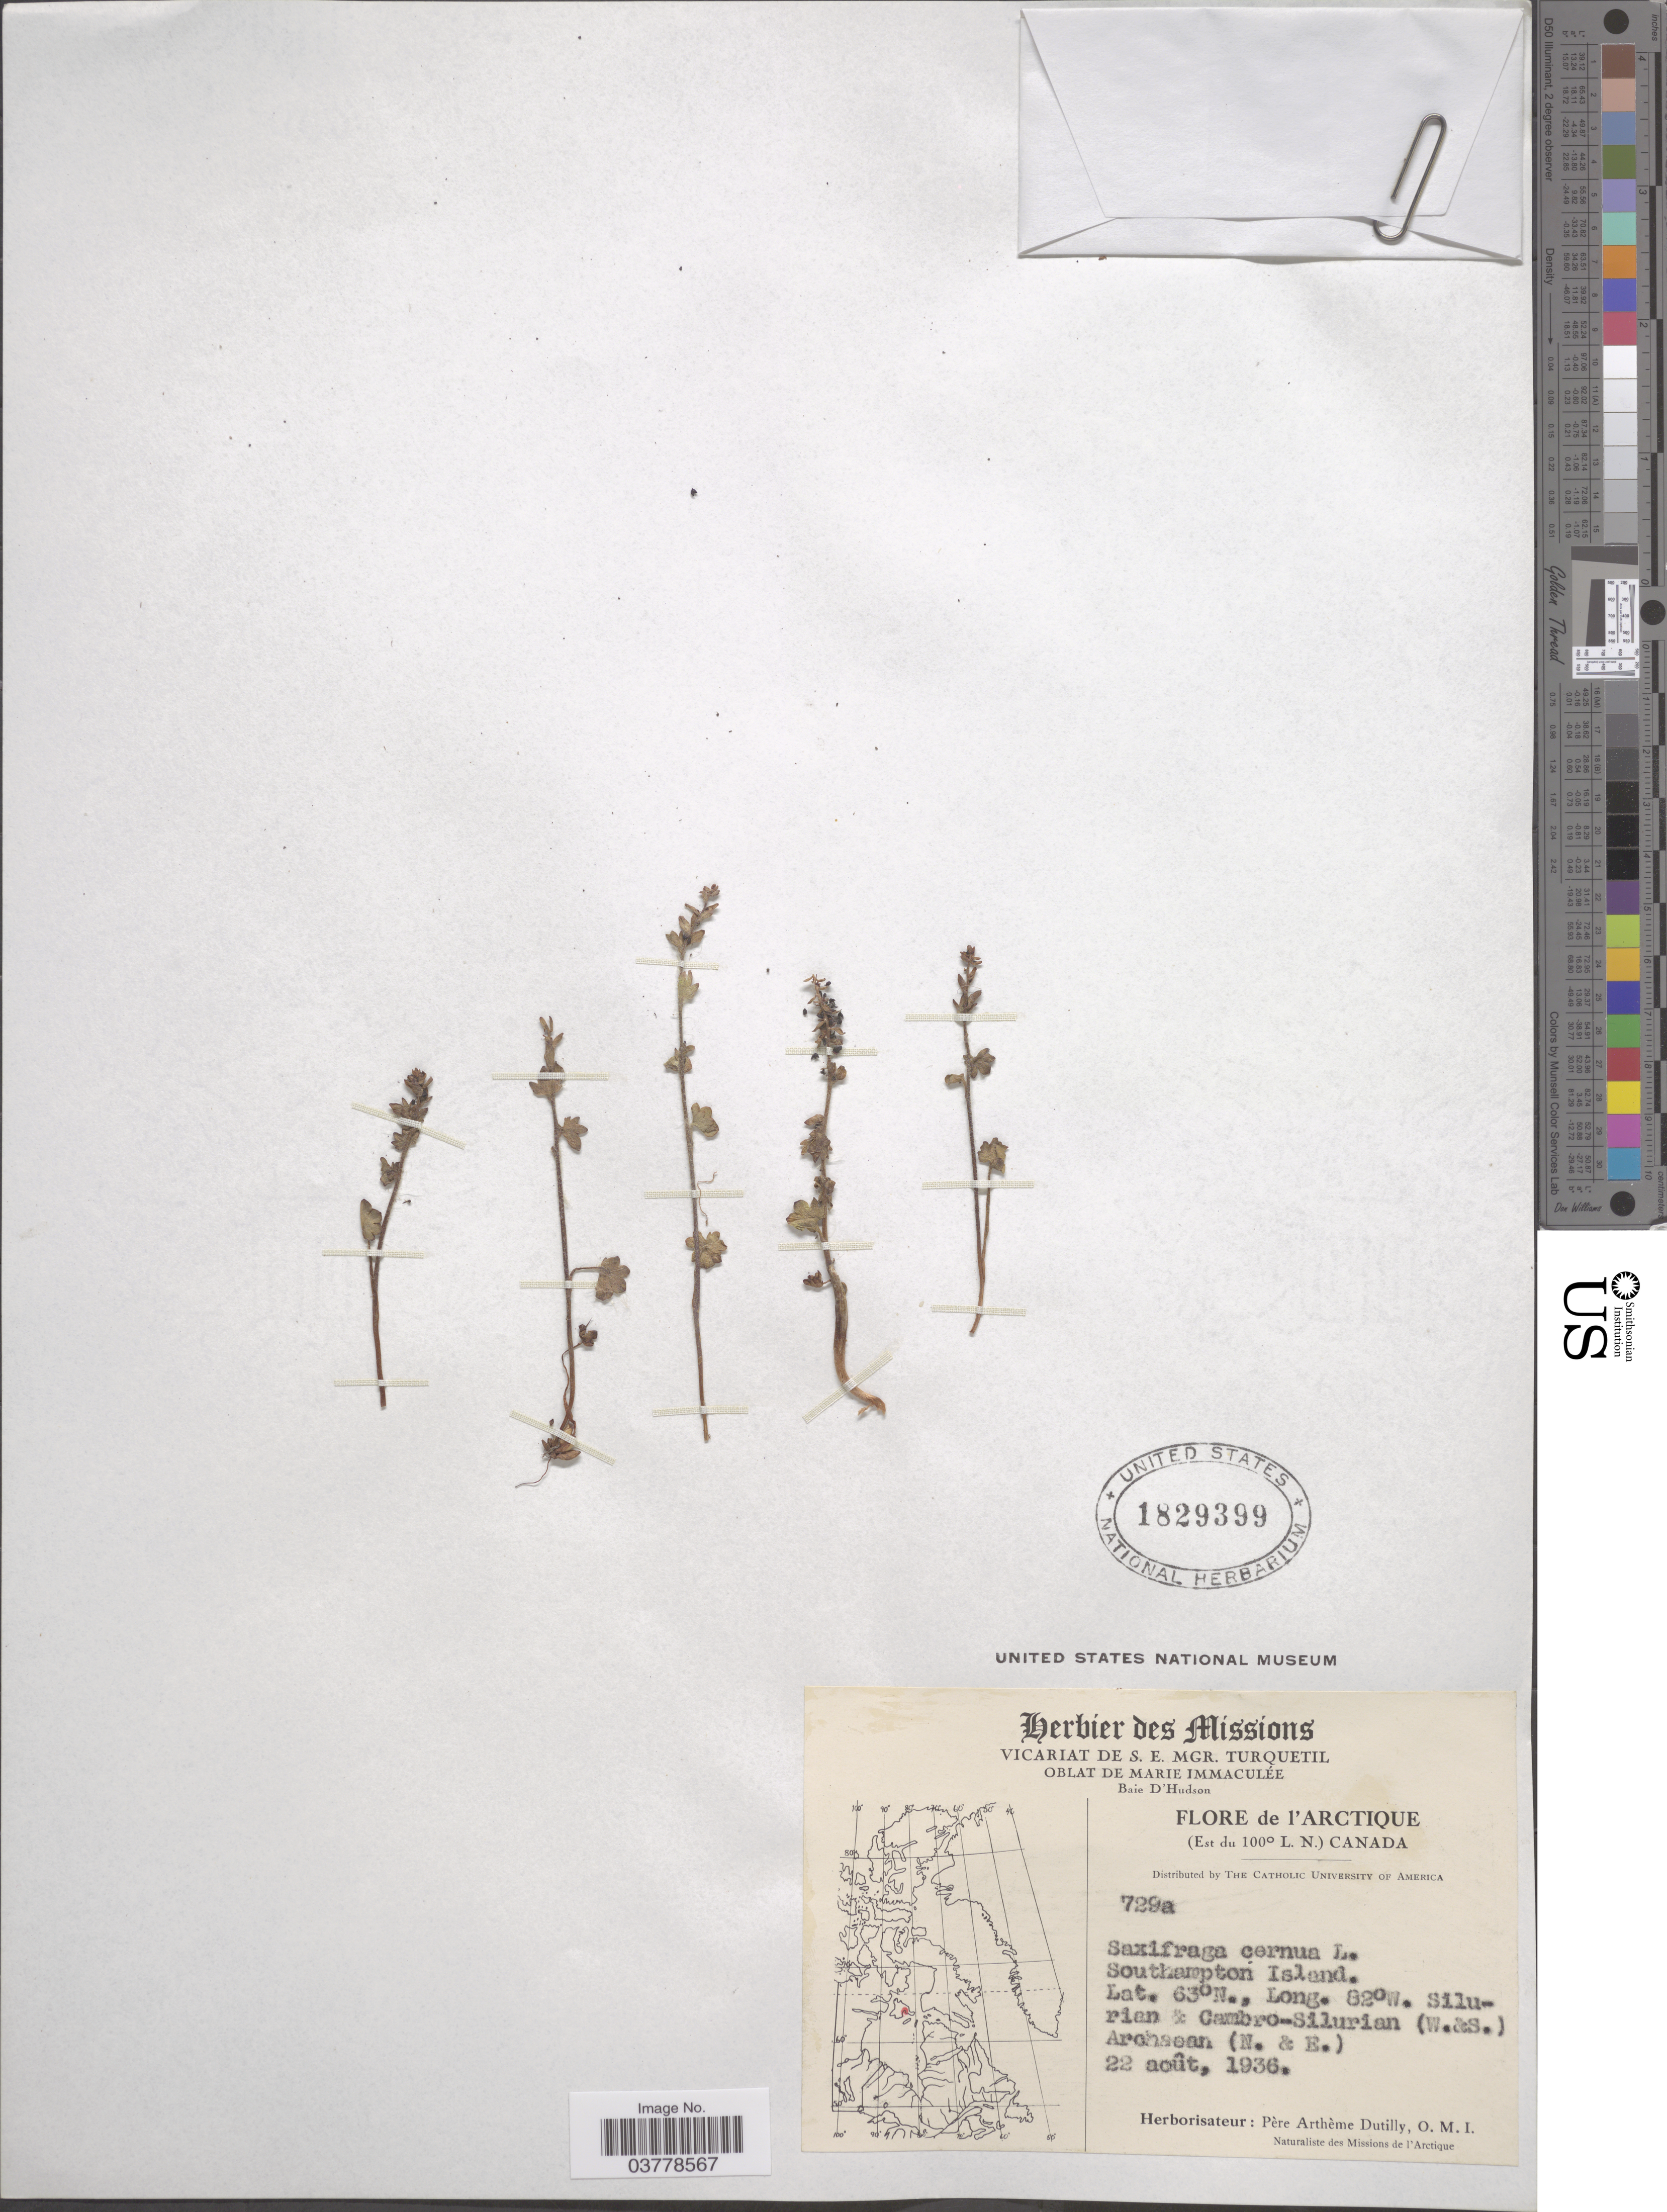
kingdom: Plantae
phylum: Tracheophyta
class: Magnoliopsida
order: Saxifragales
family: Saxifragaceae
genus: Saxifraga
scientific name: Saxifraga cernua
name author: L.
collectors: A. Dutilly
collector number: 729a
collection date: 1936-08-22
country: Canada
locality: Arctique. Southampton Island.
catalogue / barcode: US 1829399